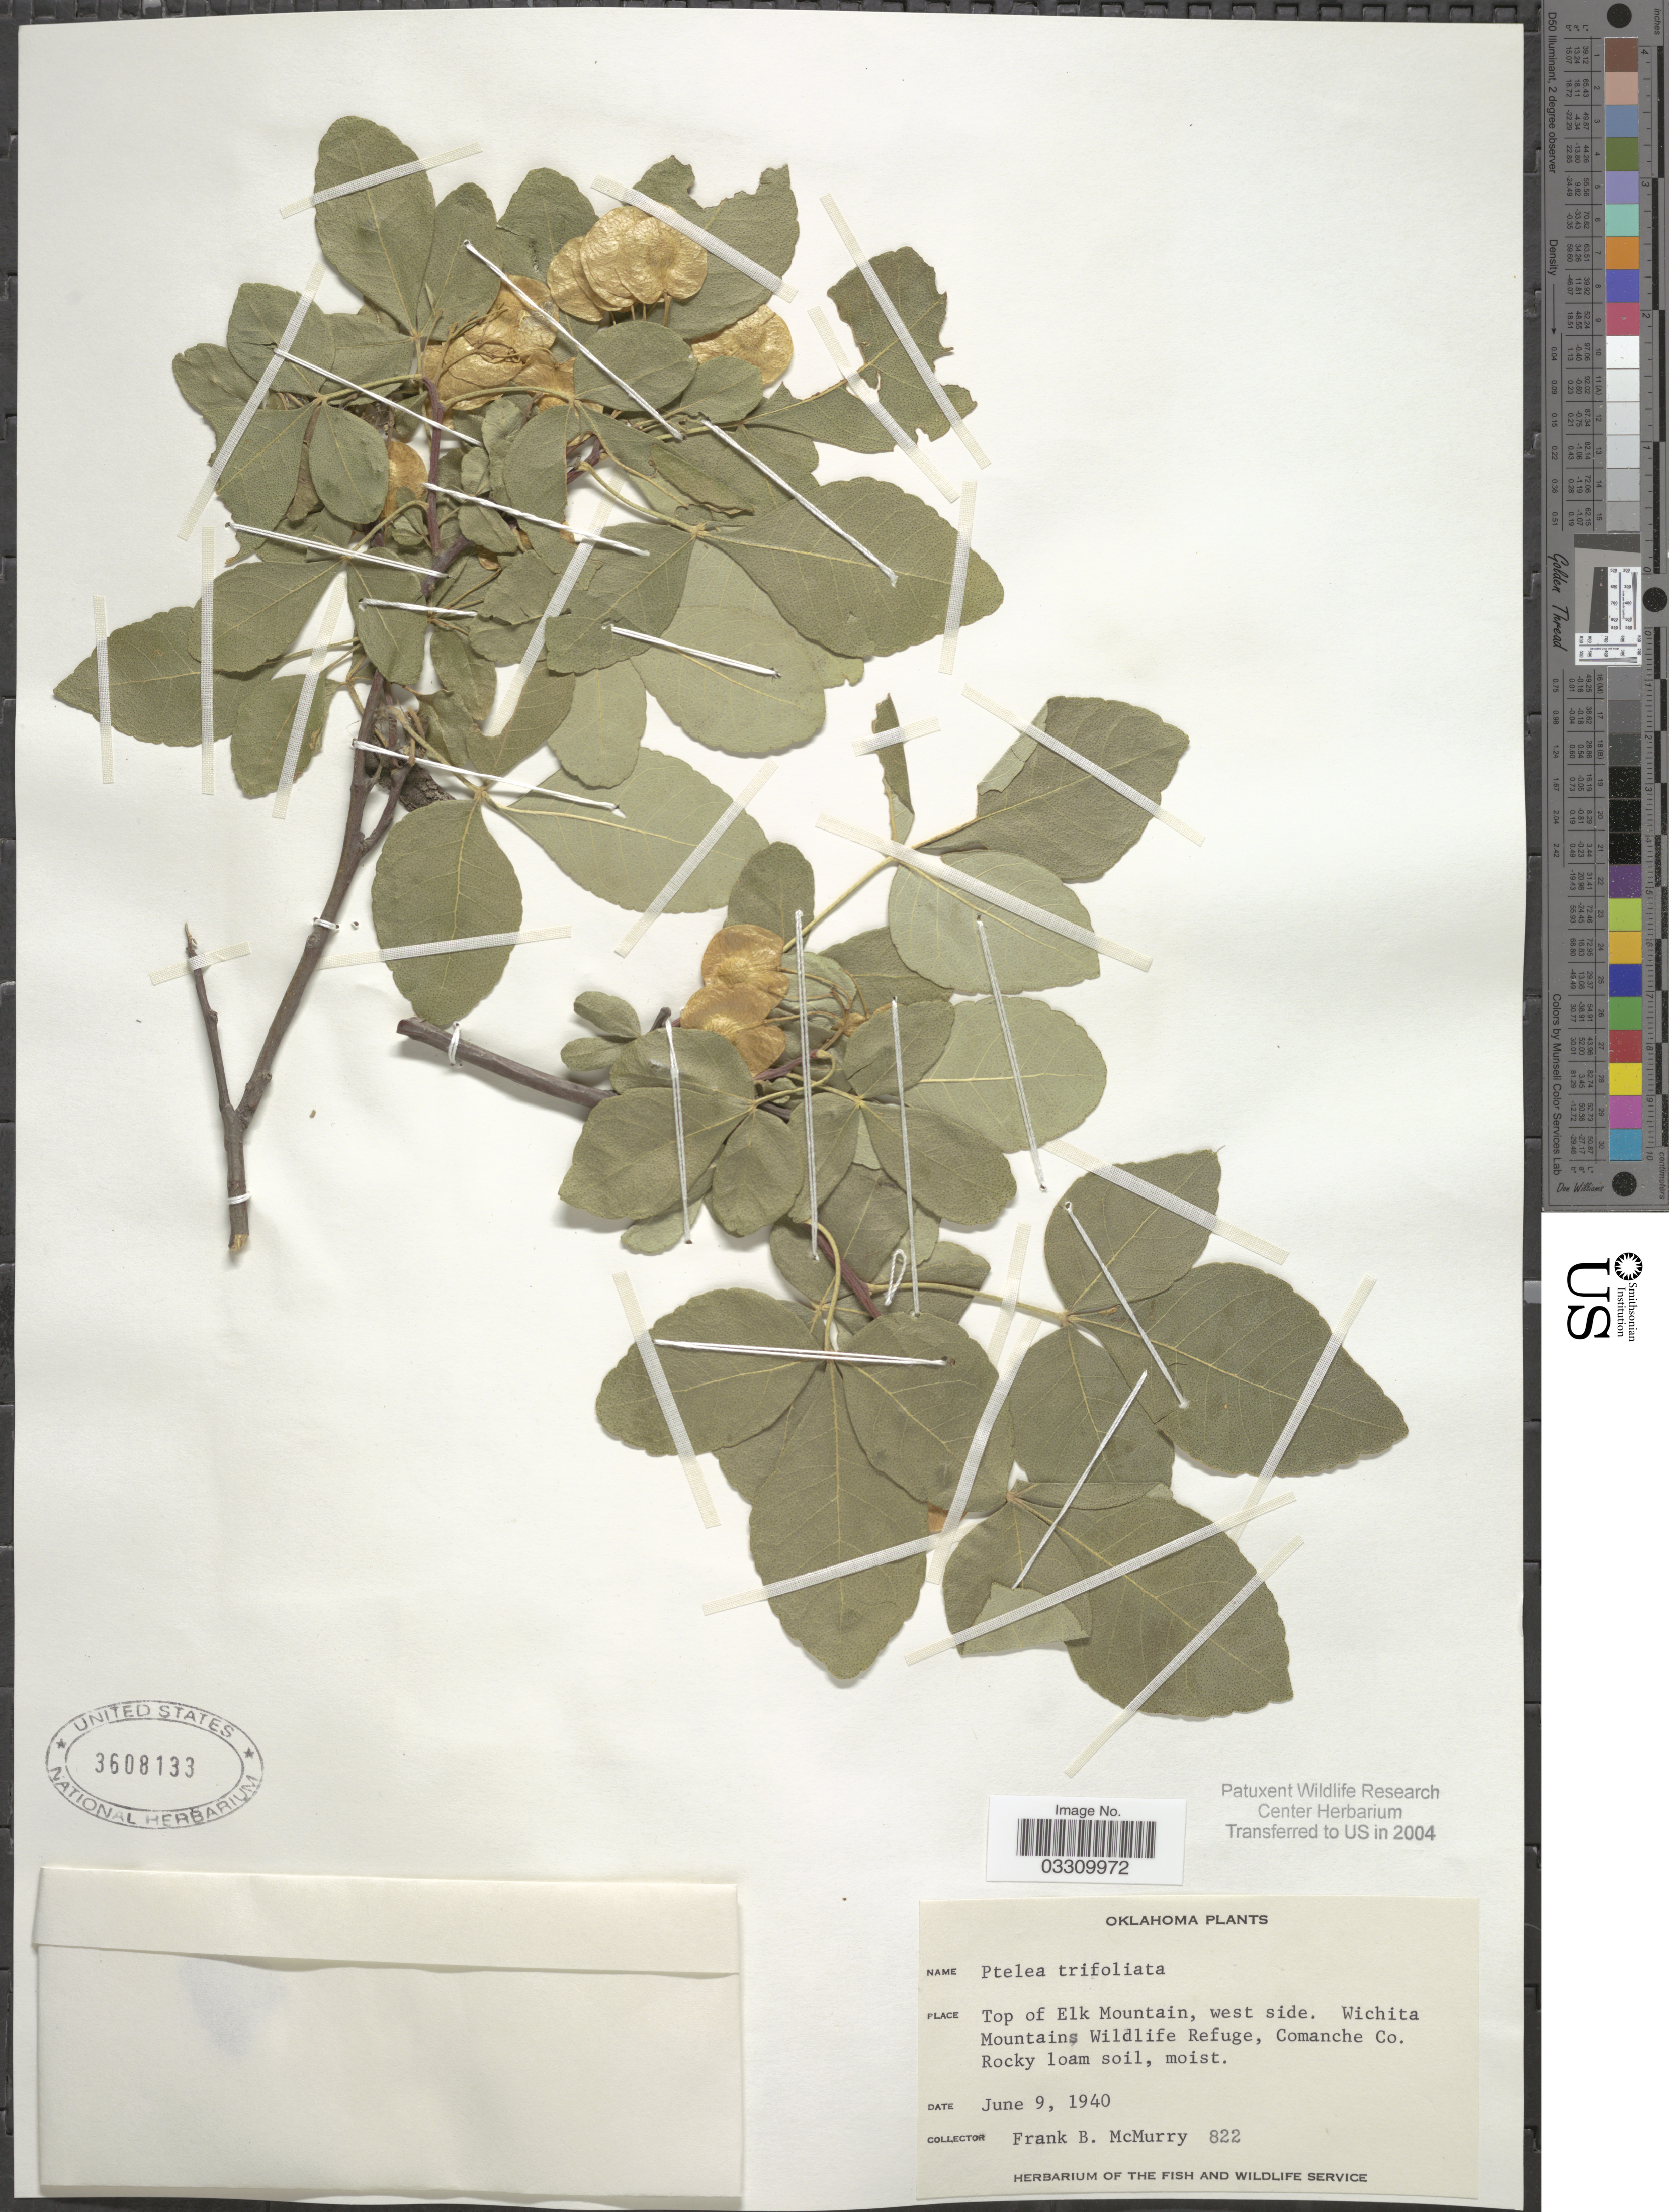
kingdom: Plantae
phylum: Tracheophyta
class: Magnoliopsida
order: Sapindales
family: Rutaceae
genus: Ptelea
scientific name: Ptelea trifoliata subsp. trifoliata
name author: L.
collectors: F. B. McMurry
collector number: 822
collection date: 1940-06-09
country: United States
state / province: Oklahoma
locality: Top of Elk Mountain, west side. Wichita Mountains Wildlife Refuge, Comanche Co.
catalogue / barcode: US 3608133